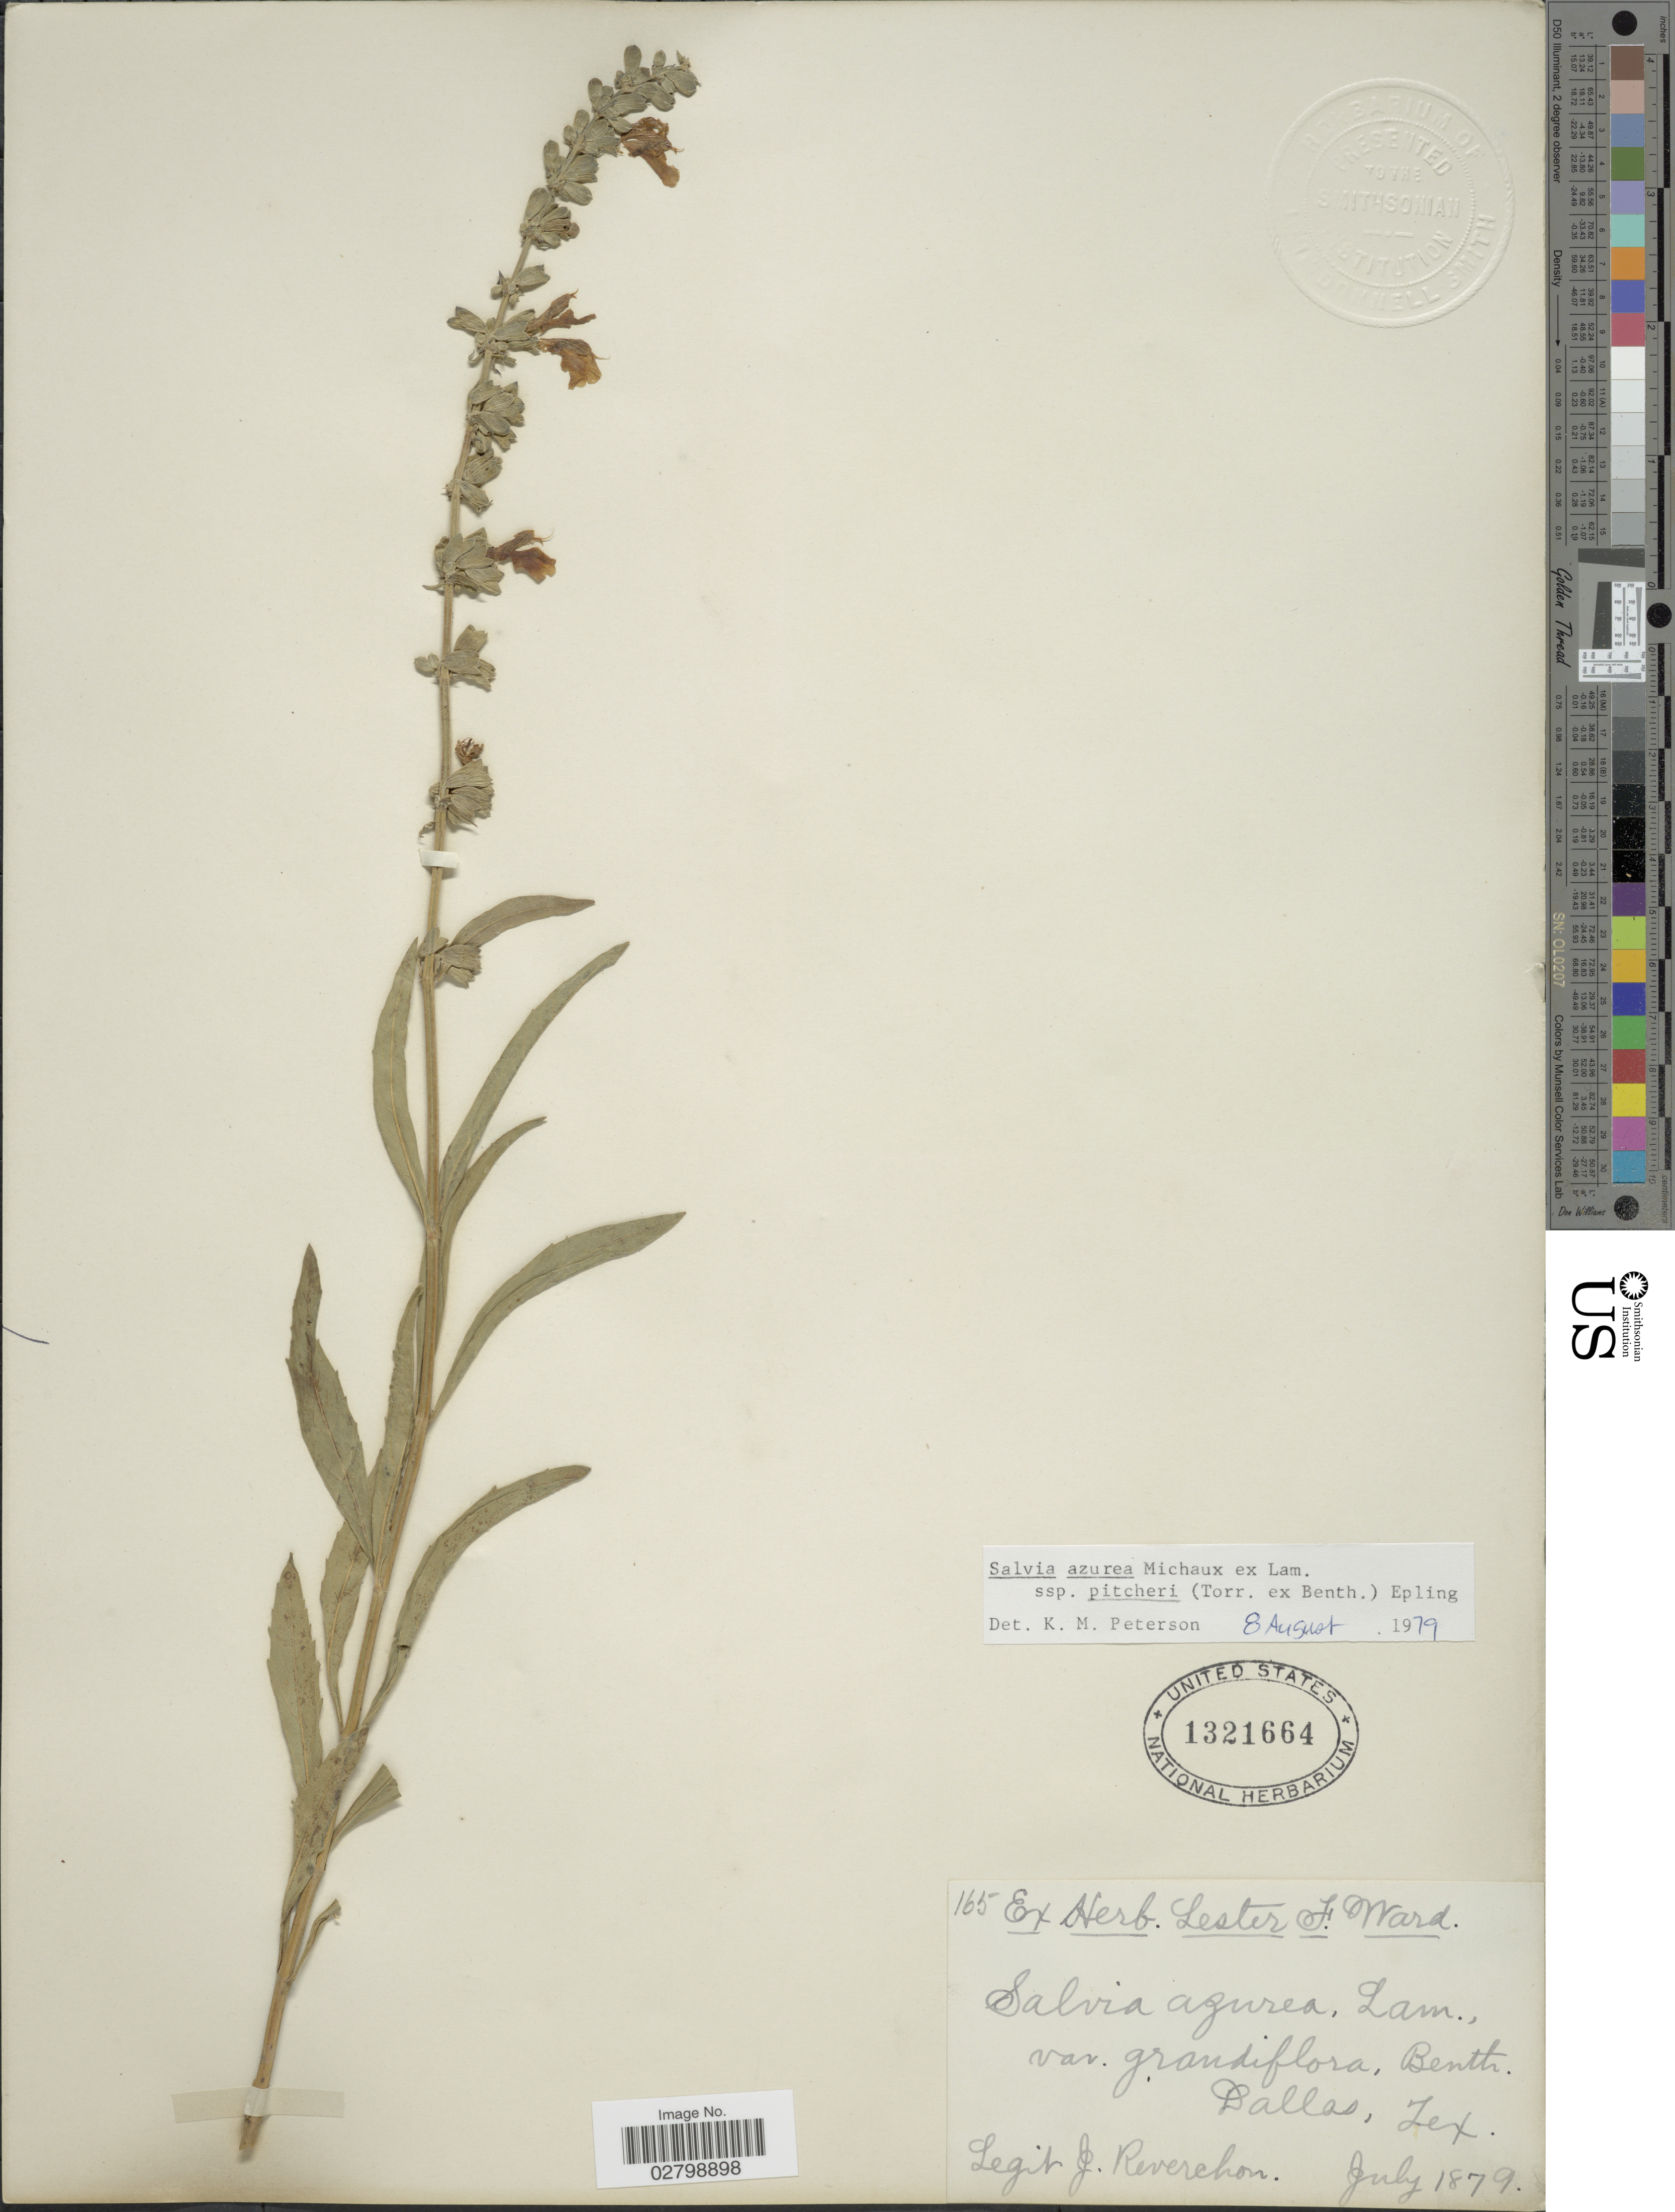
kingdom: Plantae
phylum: Tracheophyta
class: Magnoliopsida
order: Lamiales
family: Lamiaceae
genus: Salvia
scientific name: Salvia azurea subsp. pitcheri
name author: Michx. ex Lam.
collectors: J. Reverchon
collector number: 165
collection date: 1879-07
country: United States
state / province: Texas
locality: Dallas.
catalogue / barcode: US 1321664